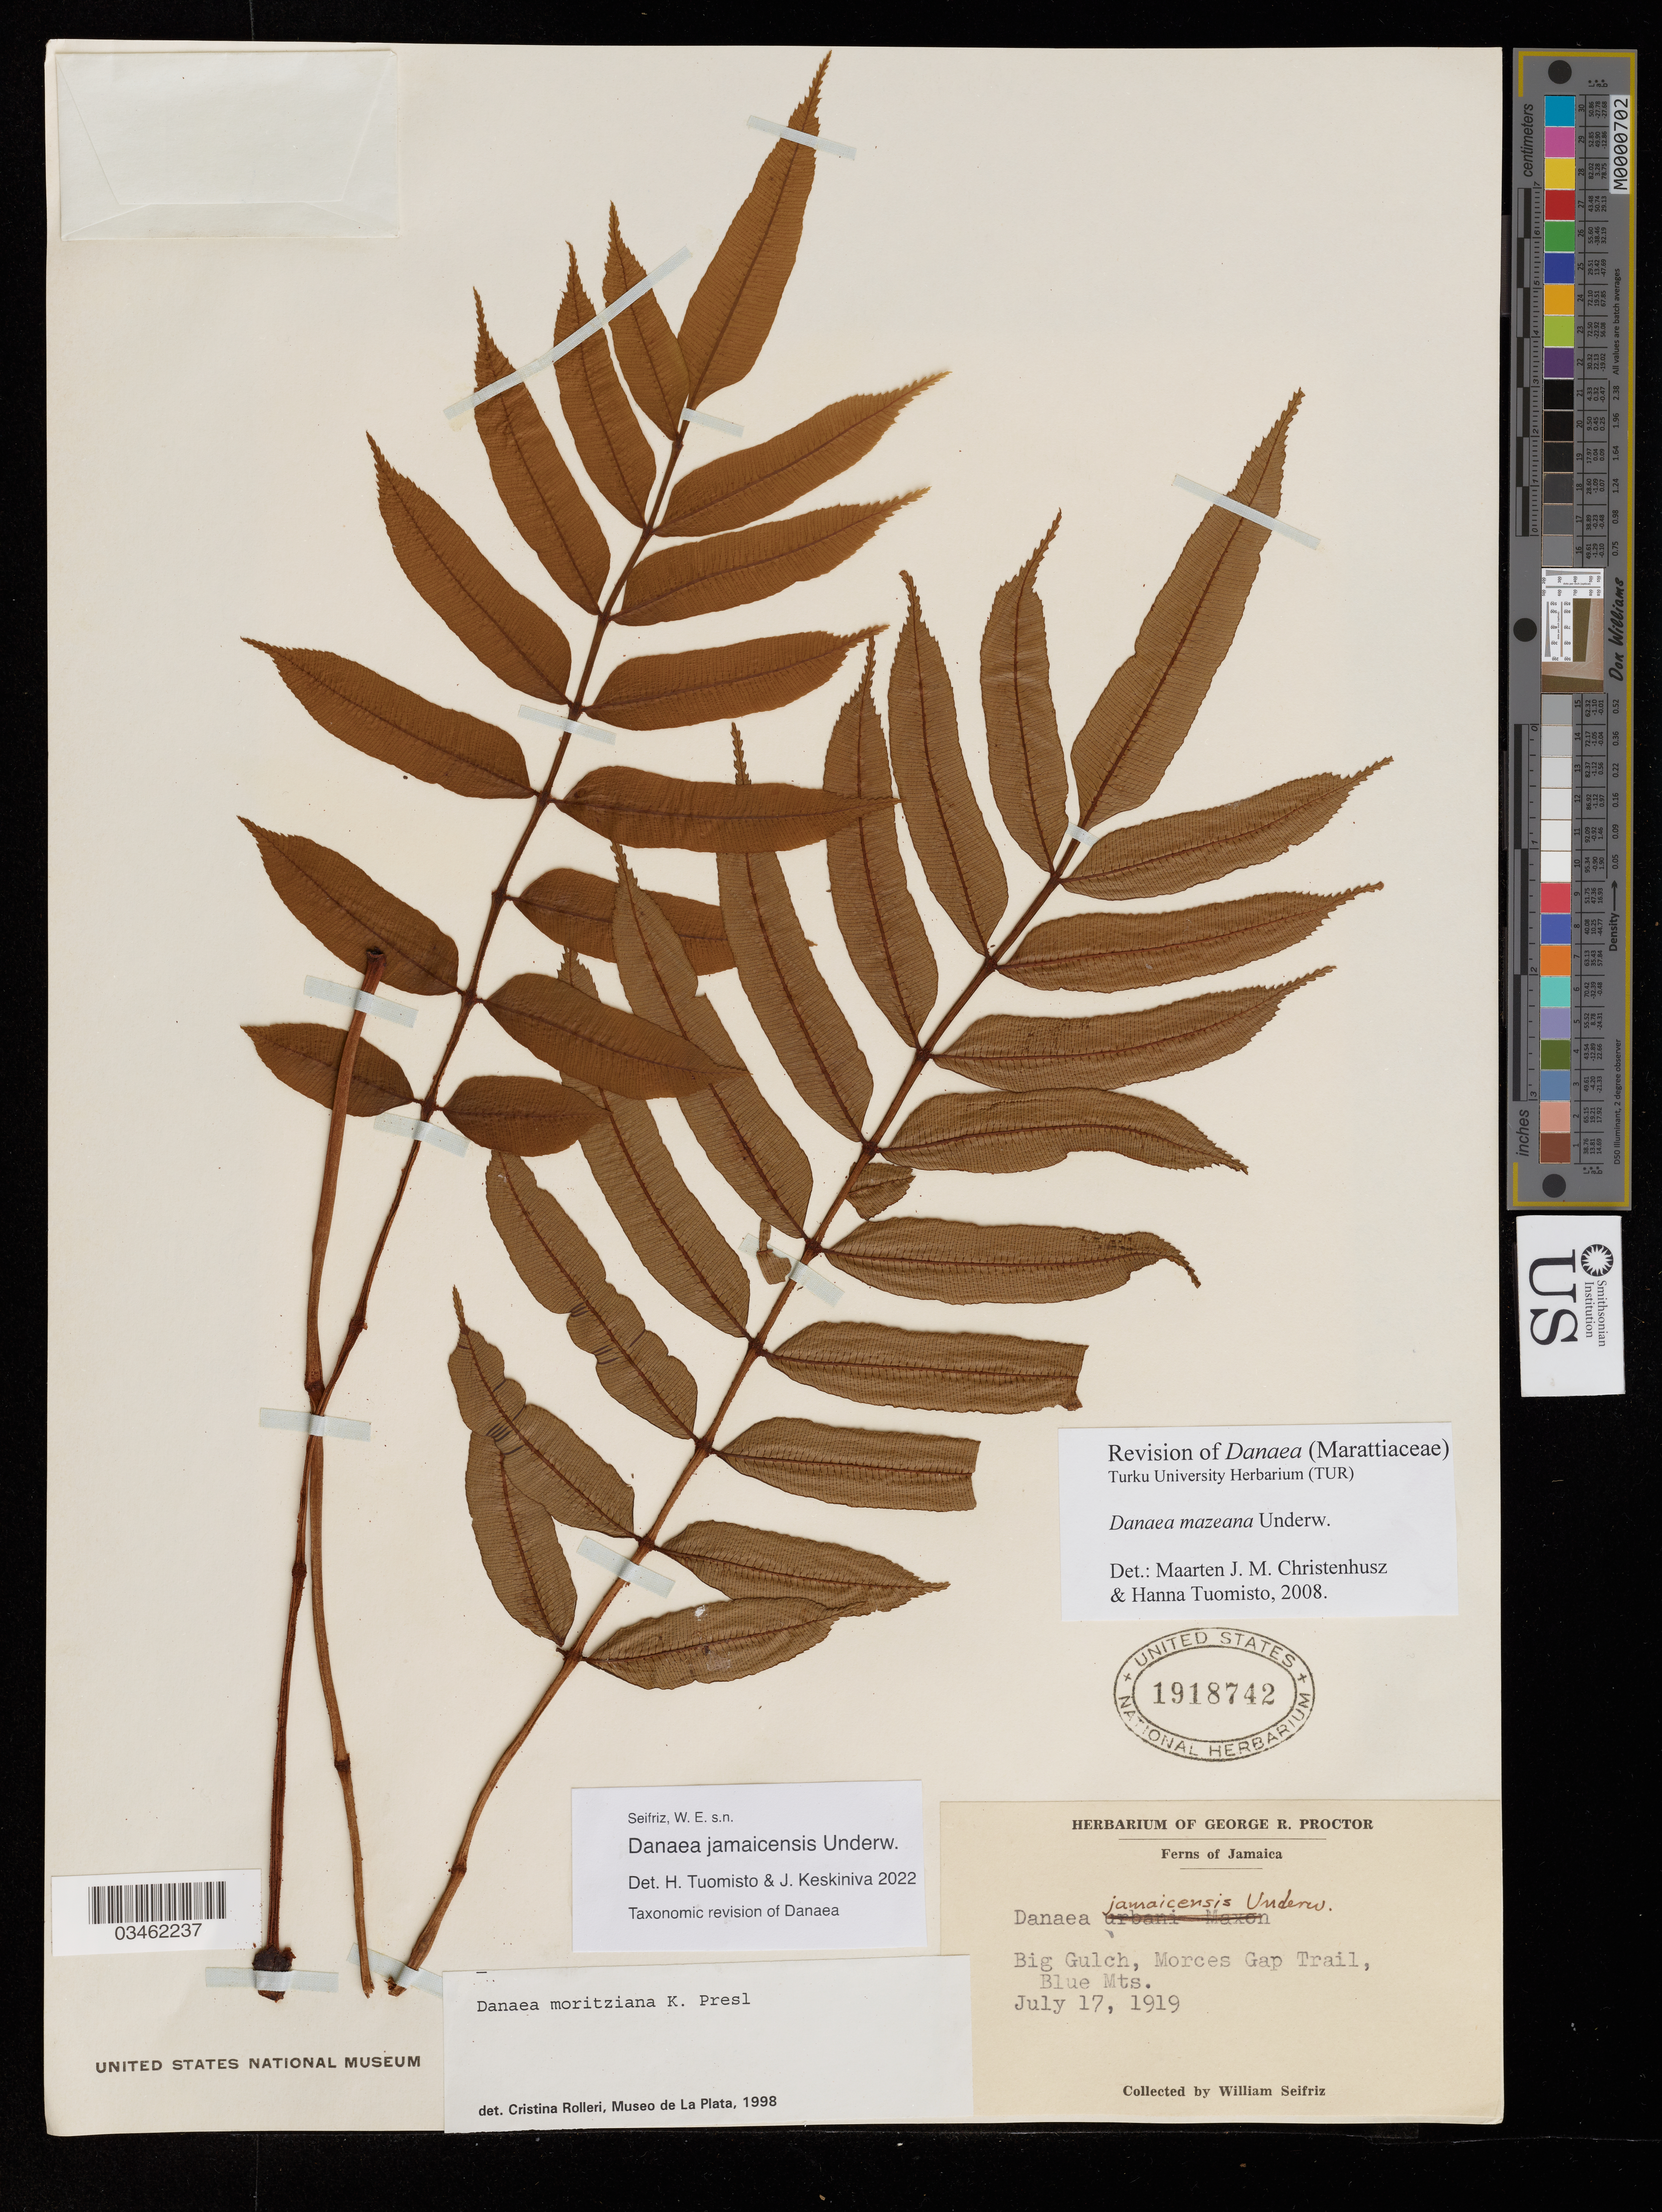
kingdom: Plantae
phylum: Tracheophyta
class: Polypodiopsida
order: Marattiales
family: Marattiaceae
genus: Danaea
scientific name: Danaea jamaicensis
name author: Underw.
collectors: W. Seifriz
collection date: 1919-07-17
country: Jamaica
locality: Big Gulch, Morces Gap Trail, Blue Mts.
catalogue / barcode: US 1918742